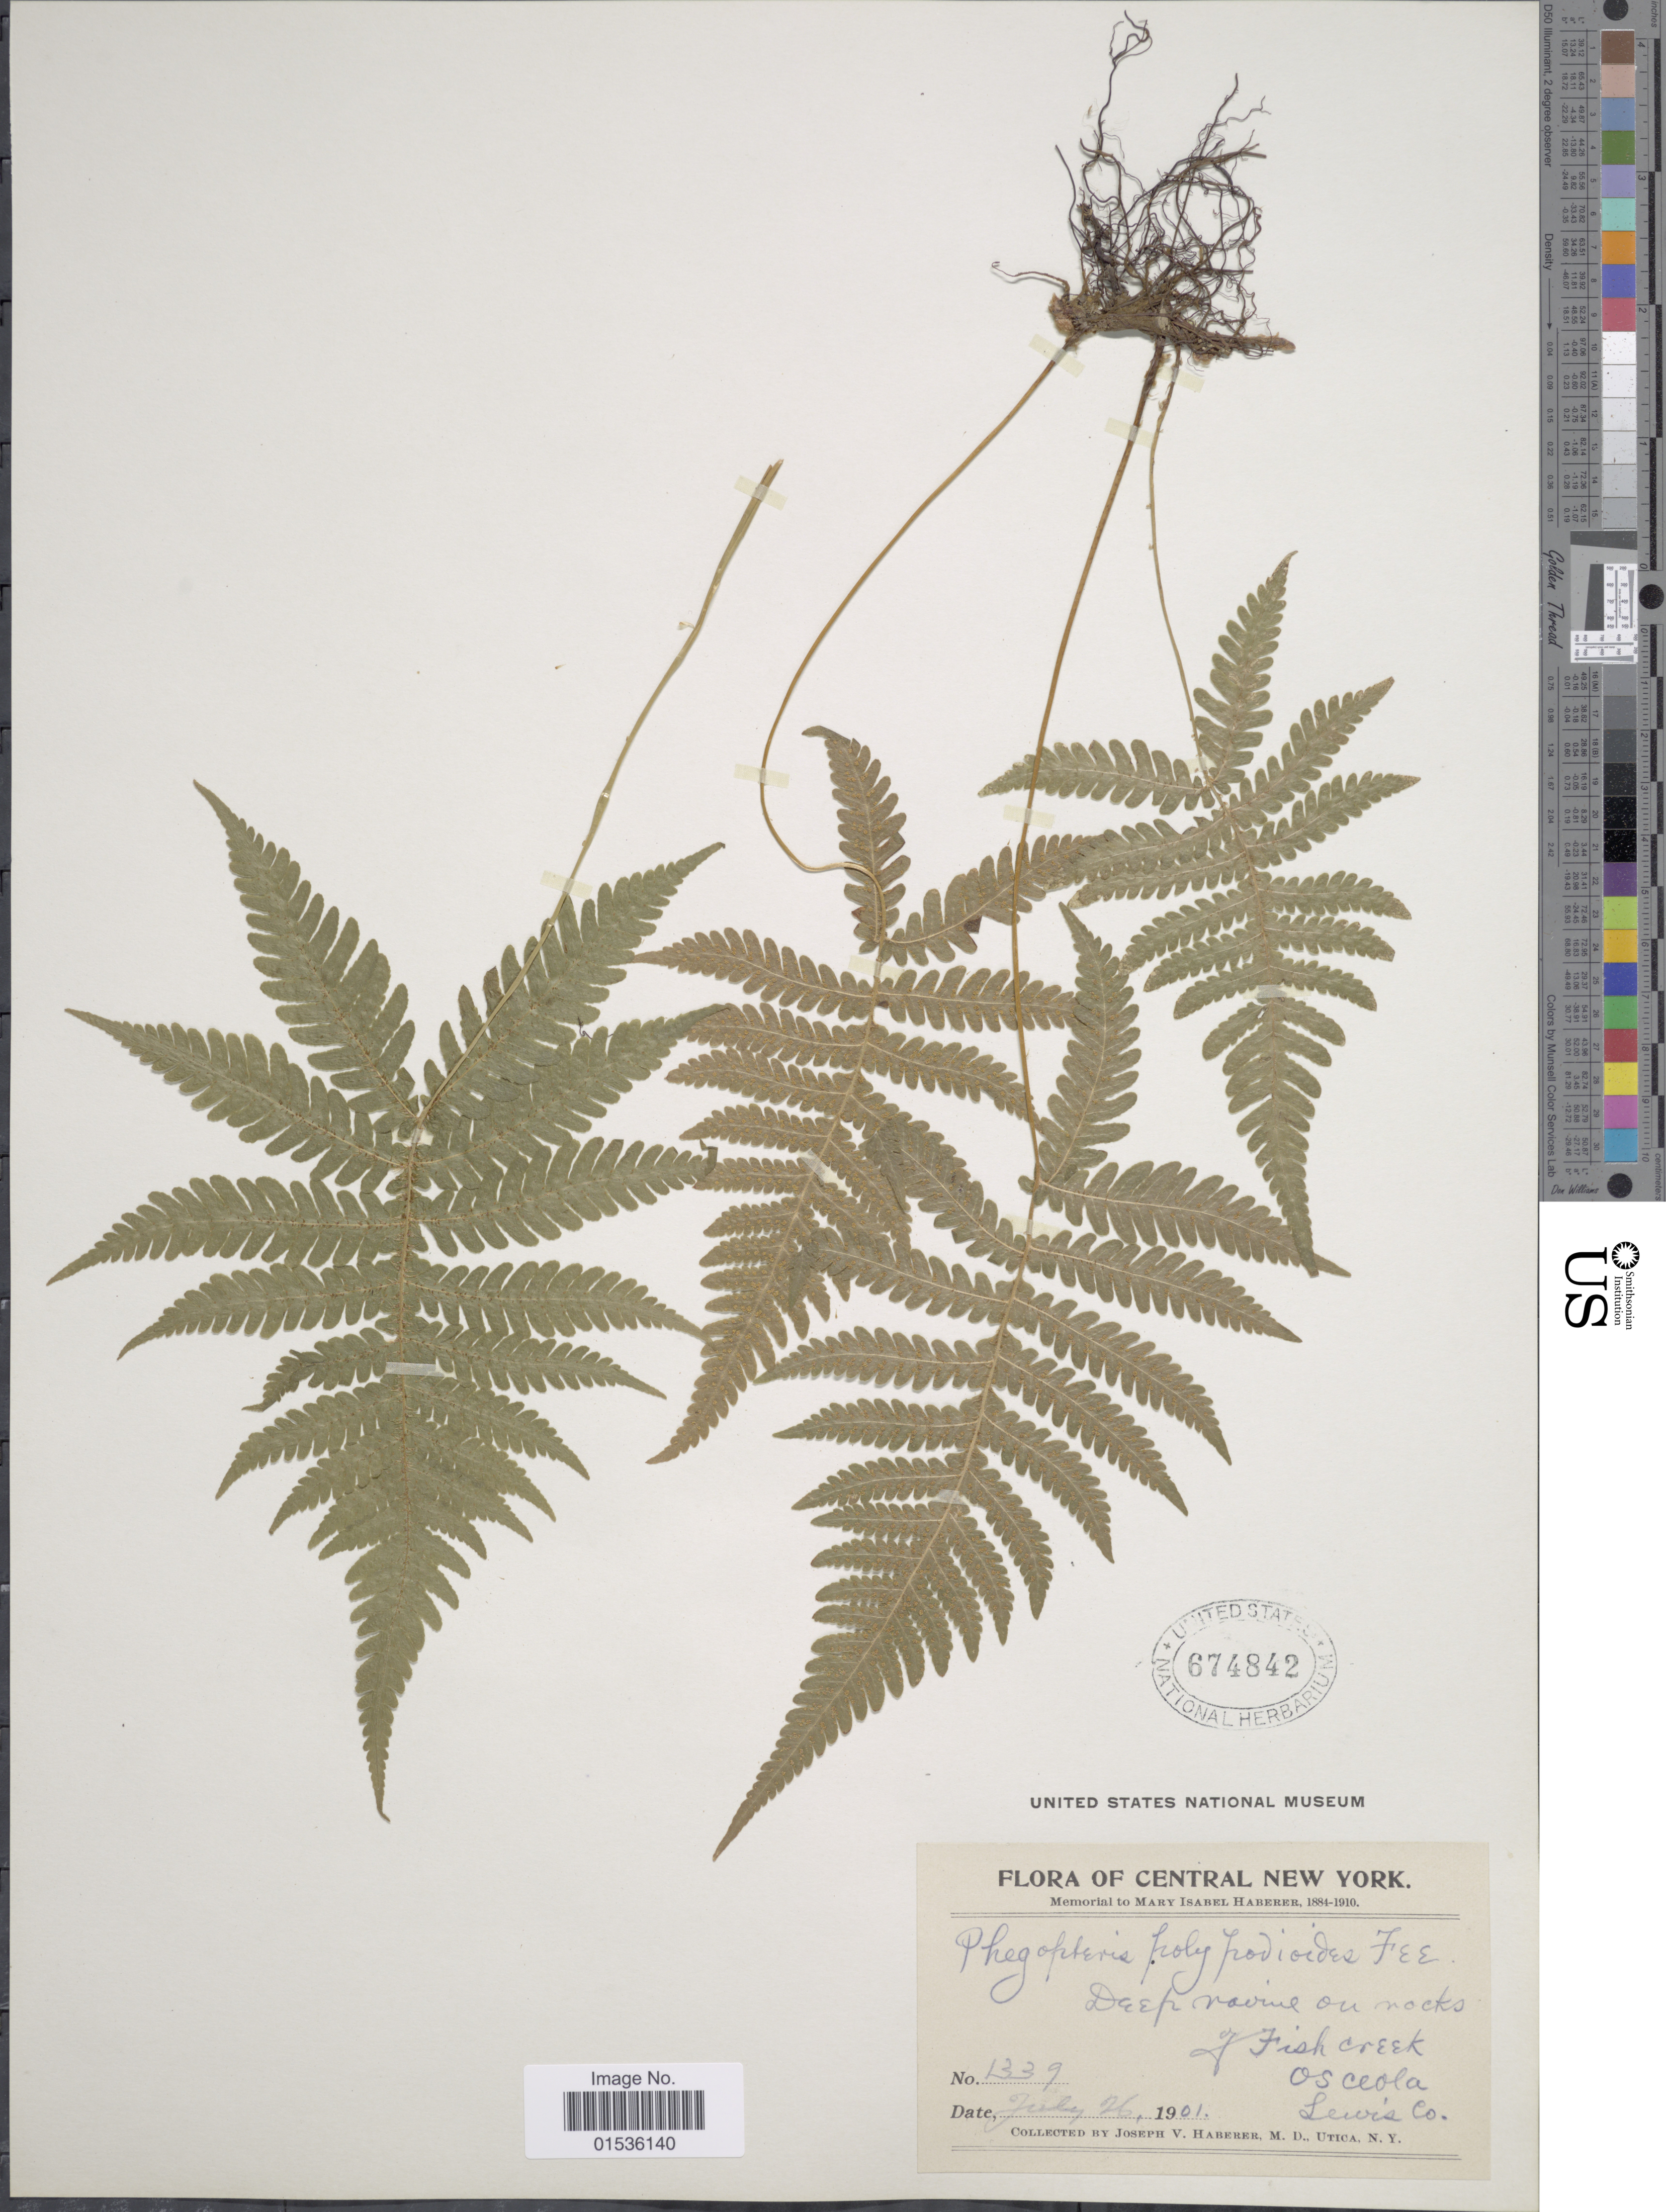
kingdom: Plantae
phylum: Tracheophyta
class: Polypodiopsida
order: Polypodiales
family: Thelypteridaceae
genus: Phegopteris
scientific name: Phegopteris connectilis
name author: (Michx.) Watt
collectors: J. Harberer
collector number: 1339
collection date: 1901-07-26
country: United States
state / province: New York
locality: Central New York. Deep ravine on rocks of Fish creek, Osceola, Lewis Co.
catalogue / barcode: US 674842